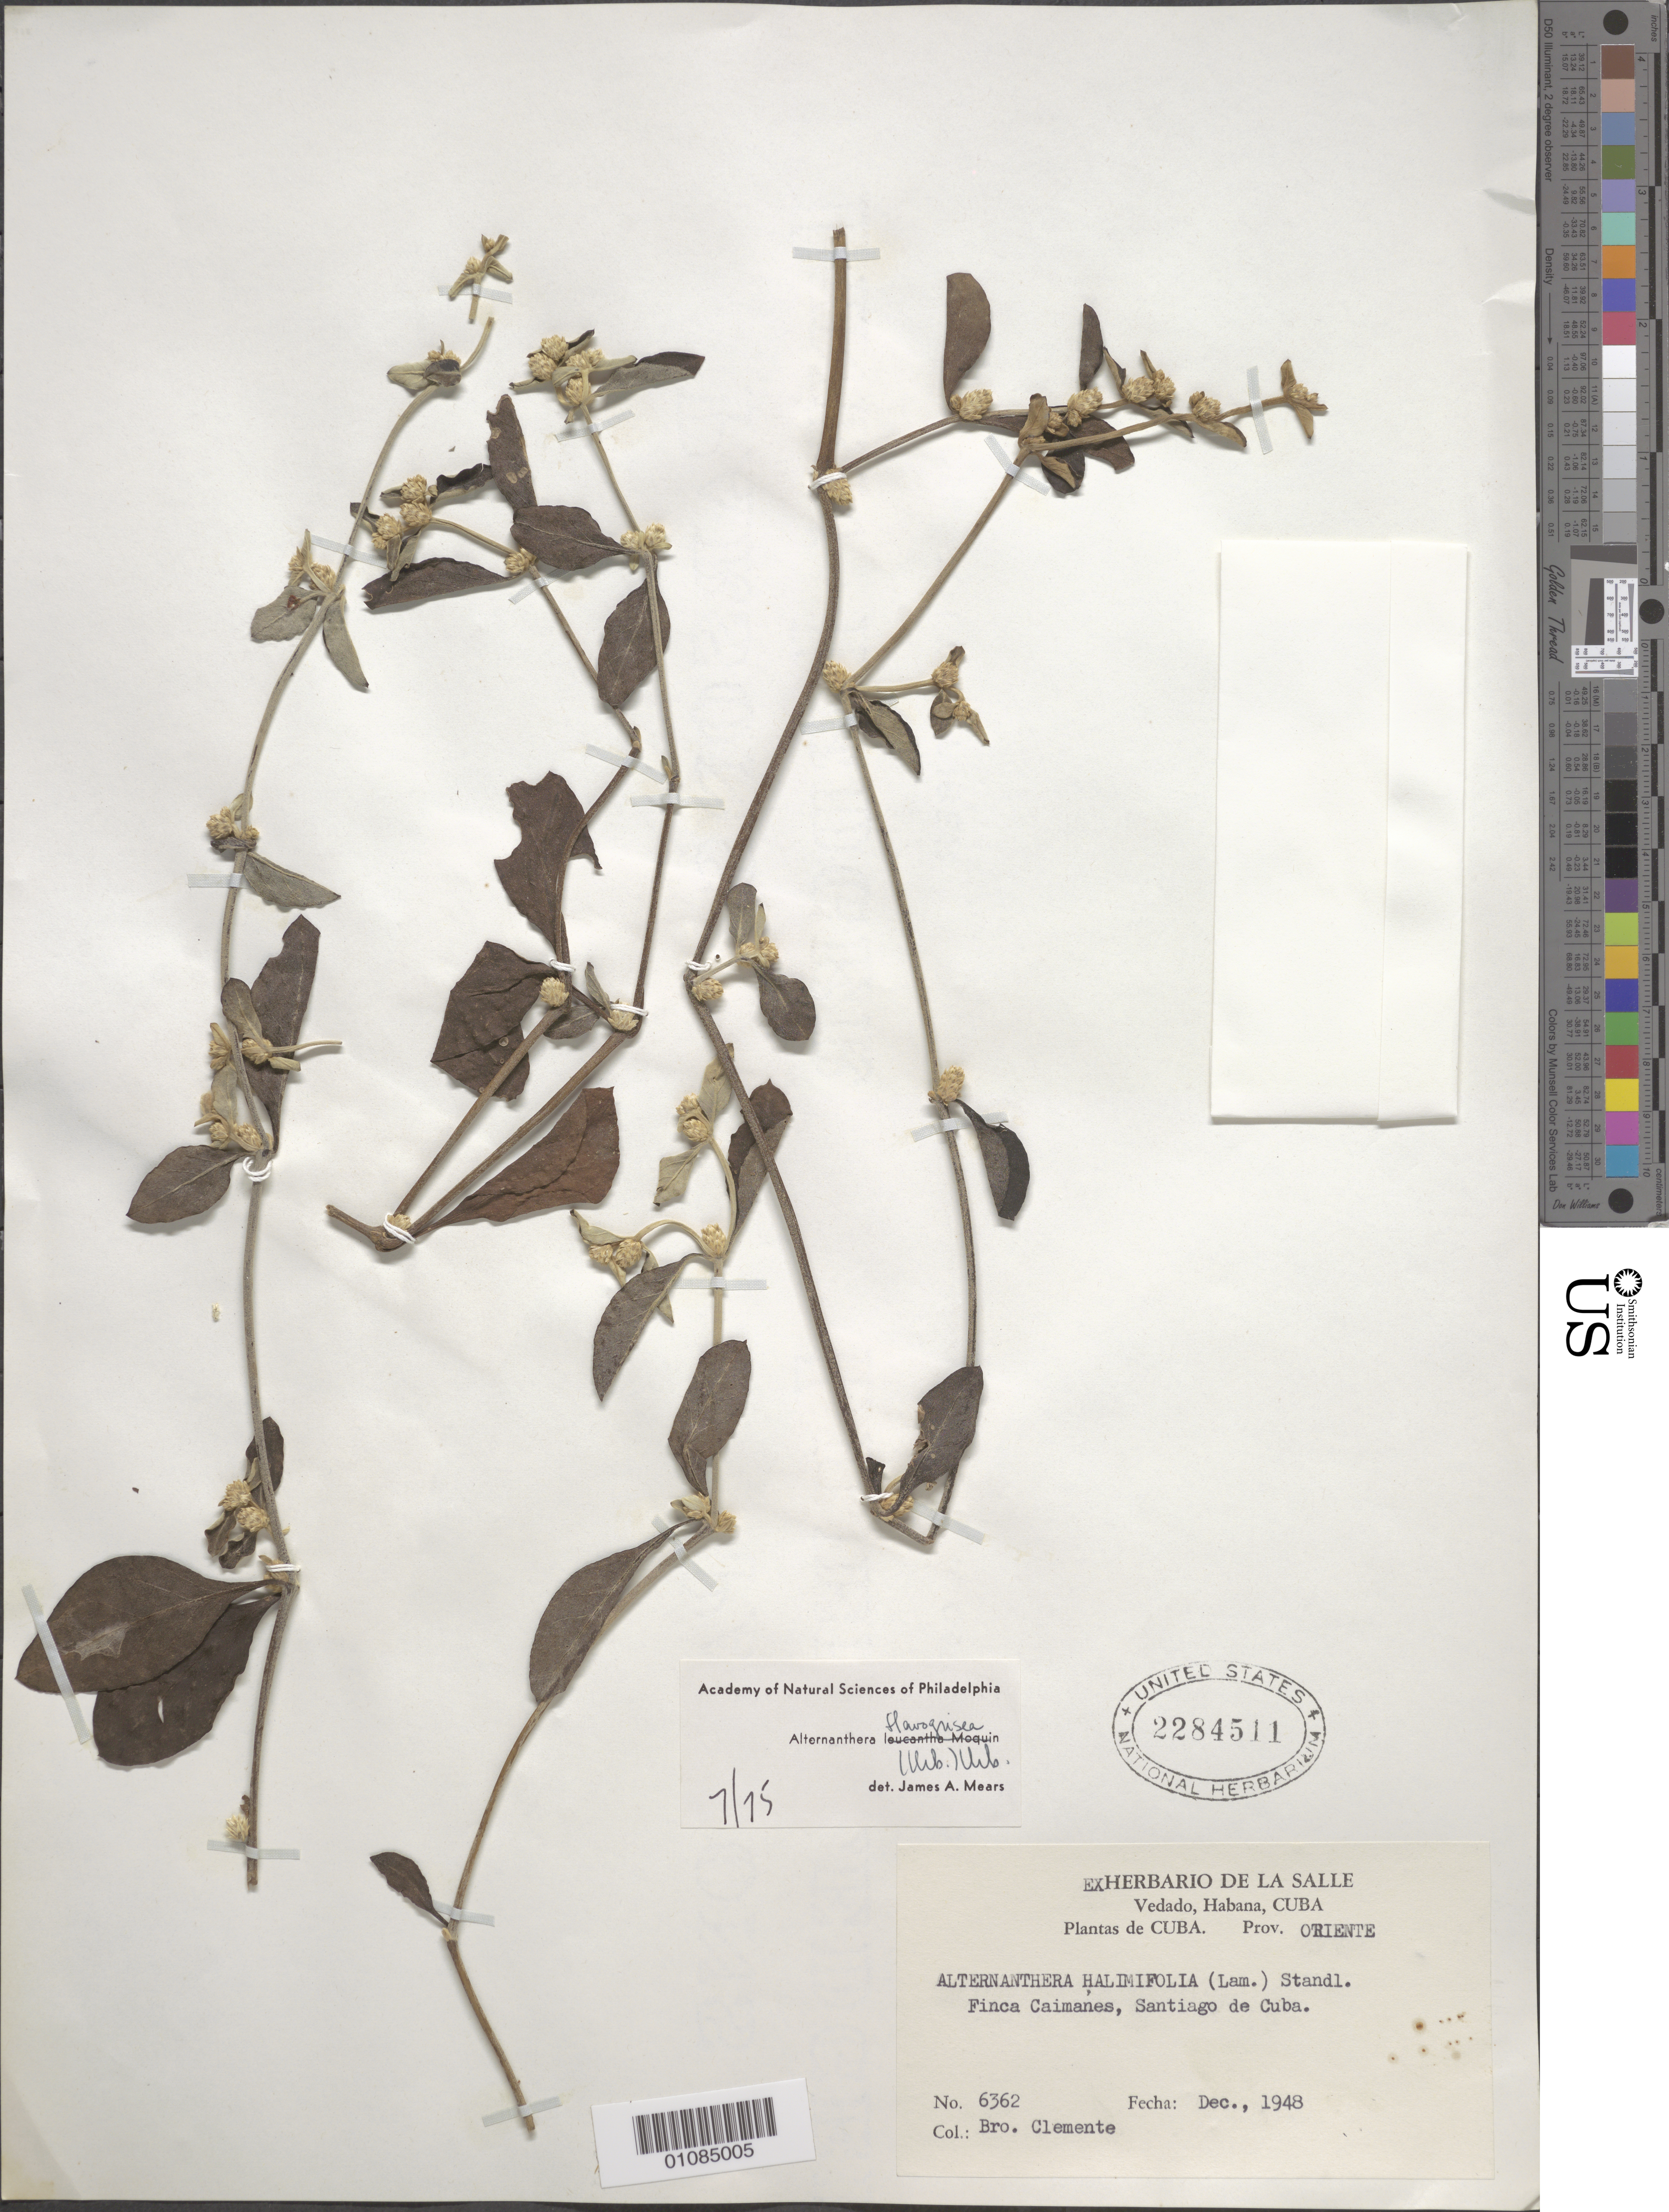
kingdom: Plantae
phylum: Tracheophyta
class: Magnoliopsida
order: Caryophyllales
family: Amaranthaceae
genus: Alternanthera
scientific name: Alternanthera flavogrisea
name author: Urb.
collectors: Bro. Clemente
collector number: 6362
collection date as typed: Dec 1948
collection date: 1948-12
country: Cuba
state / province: Santiago de Cuba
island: Cuba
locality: Oriente Santiago de Cuba, Finca Caimanes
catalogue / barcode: US 2284511